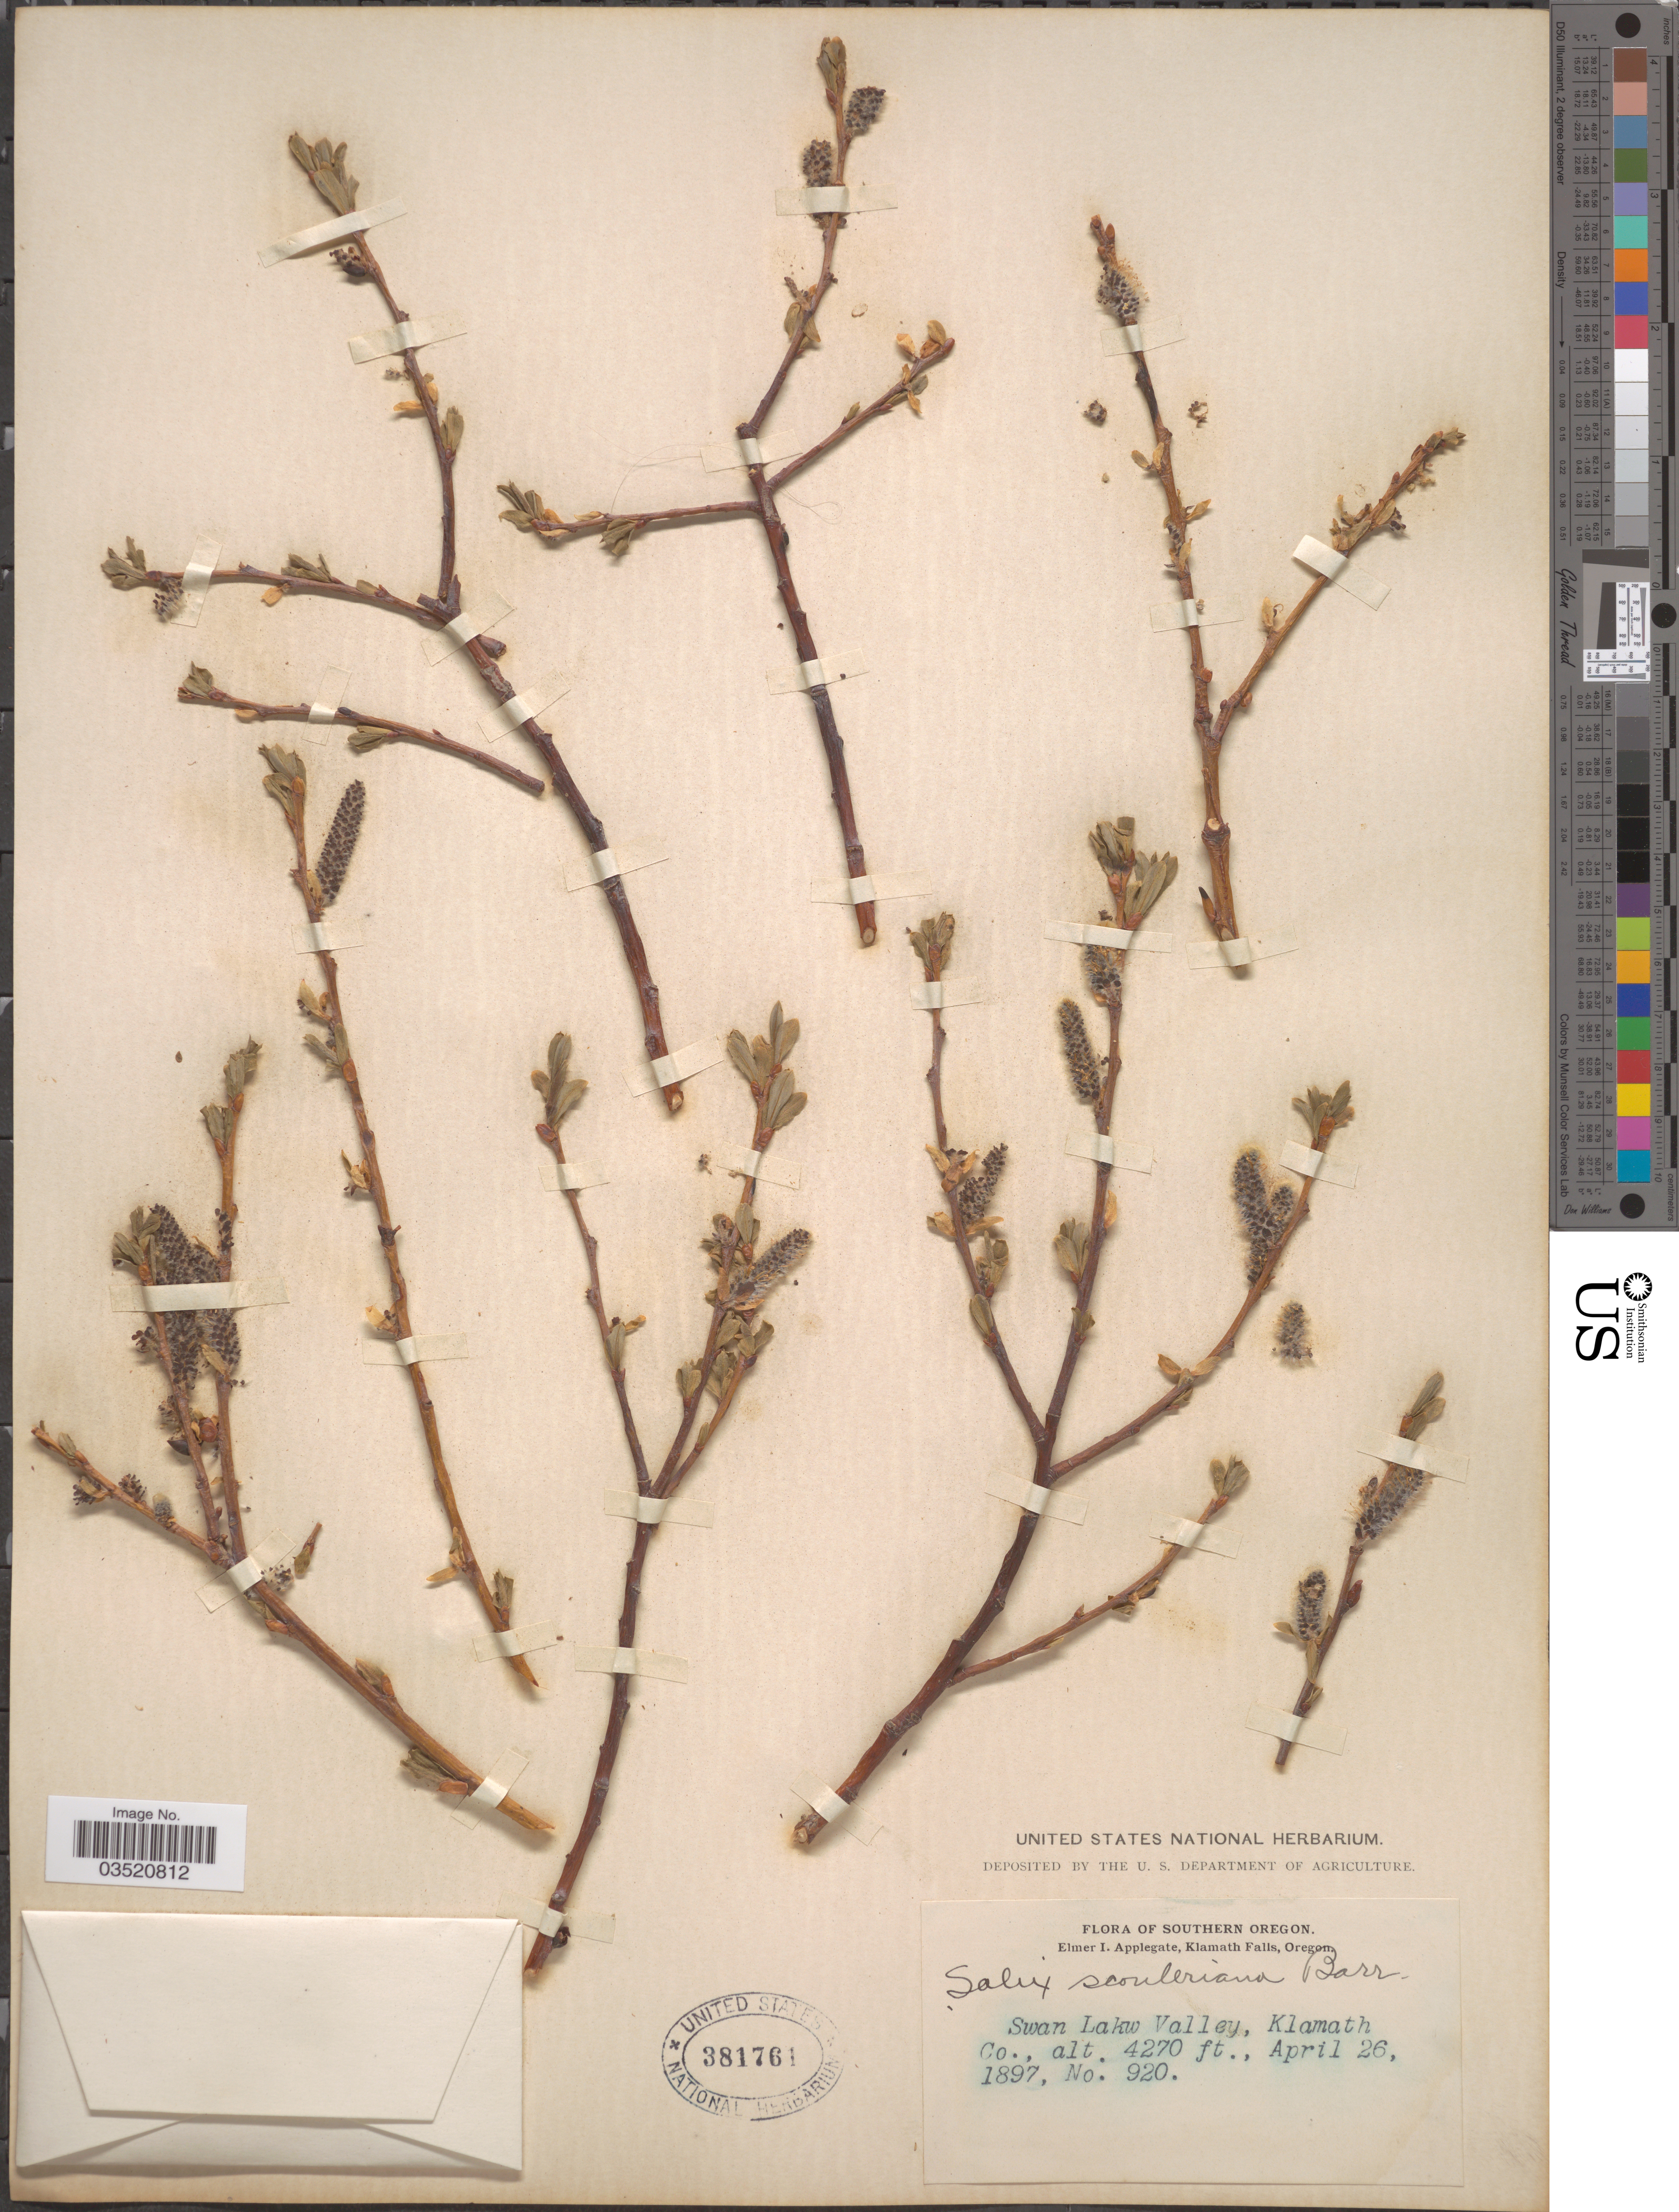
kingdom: Plantae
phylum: Tracheophyta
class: Magnoliopsida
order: Malpighiales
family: Salicaceae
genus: Salix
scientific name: Salix scouleriana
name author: Barratt ex Hook.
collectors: E. I. Applegate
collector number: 920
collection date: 1897-04-26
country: United States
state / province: Oregon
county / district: Klamath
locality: Southern Oregon. Klamath Falls. [unsure placement] Swan Lakw Valley, Klamath Co.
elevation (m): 1301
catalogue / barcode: US 381761